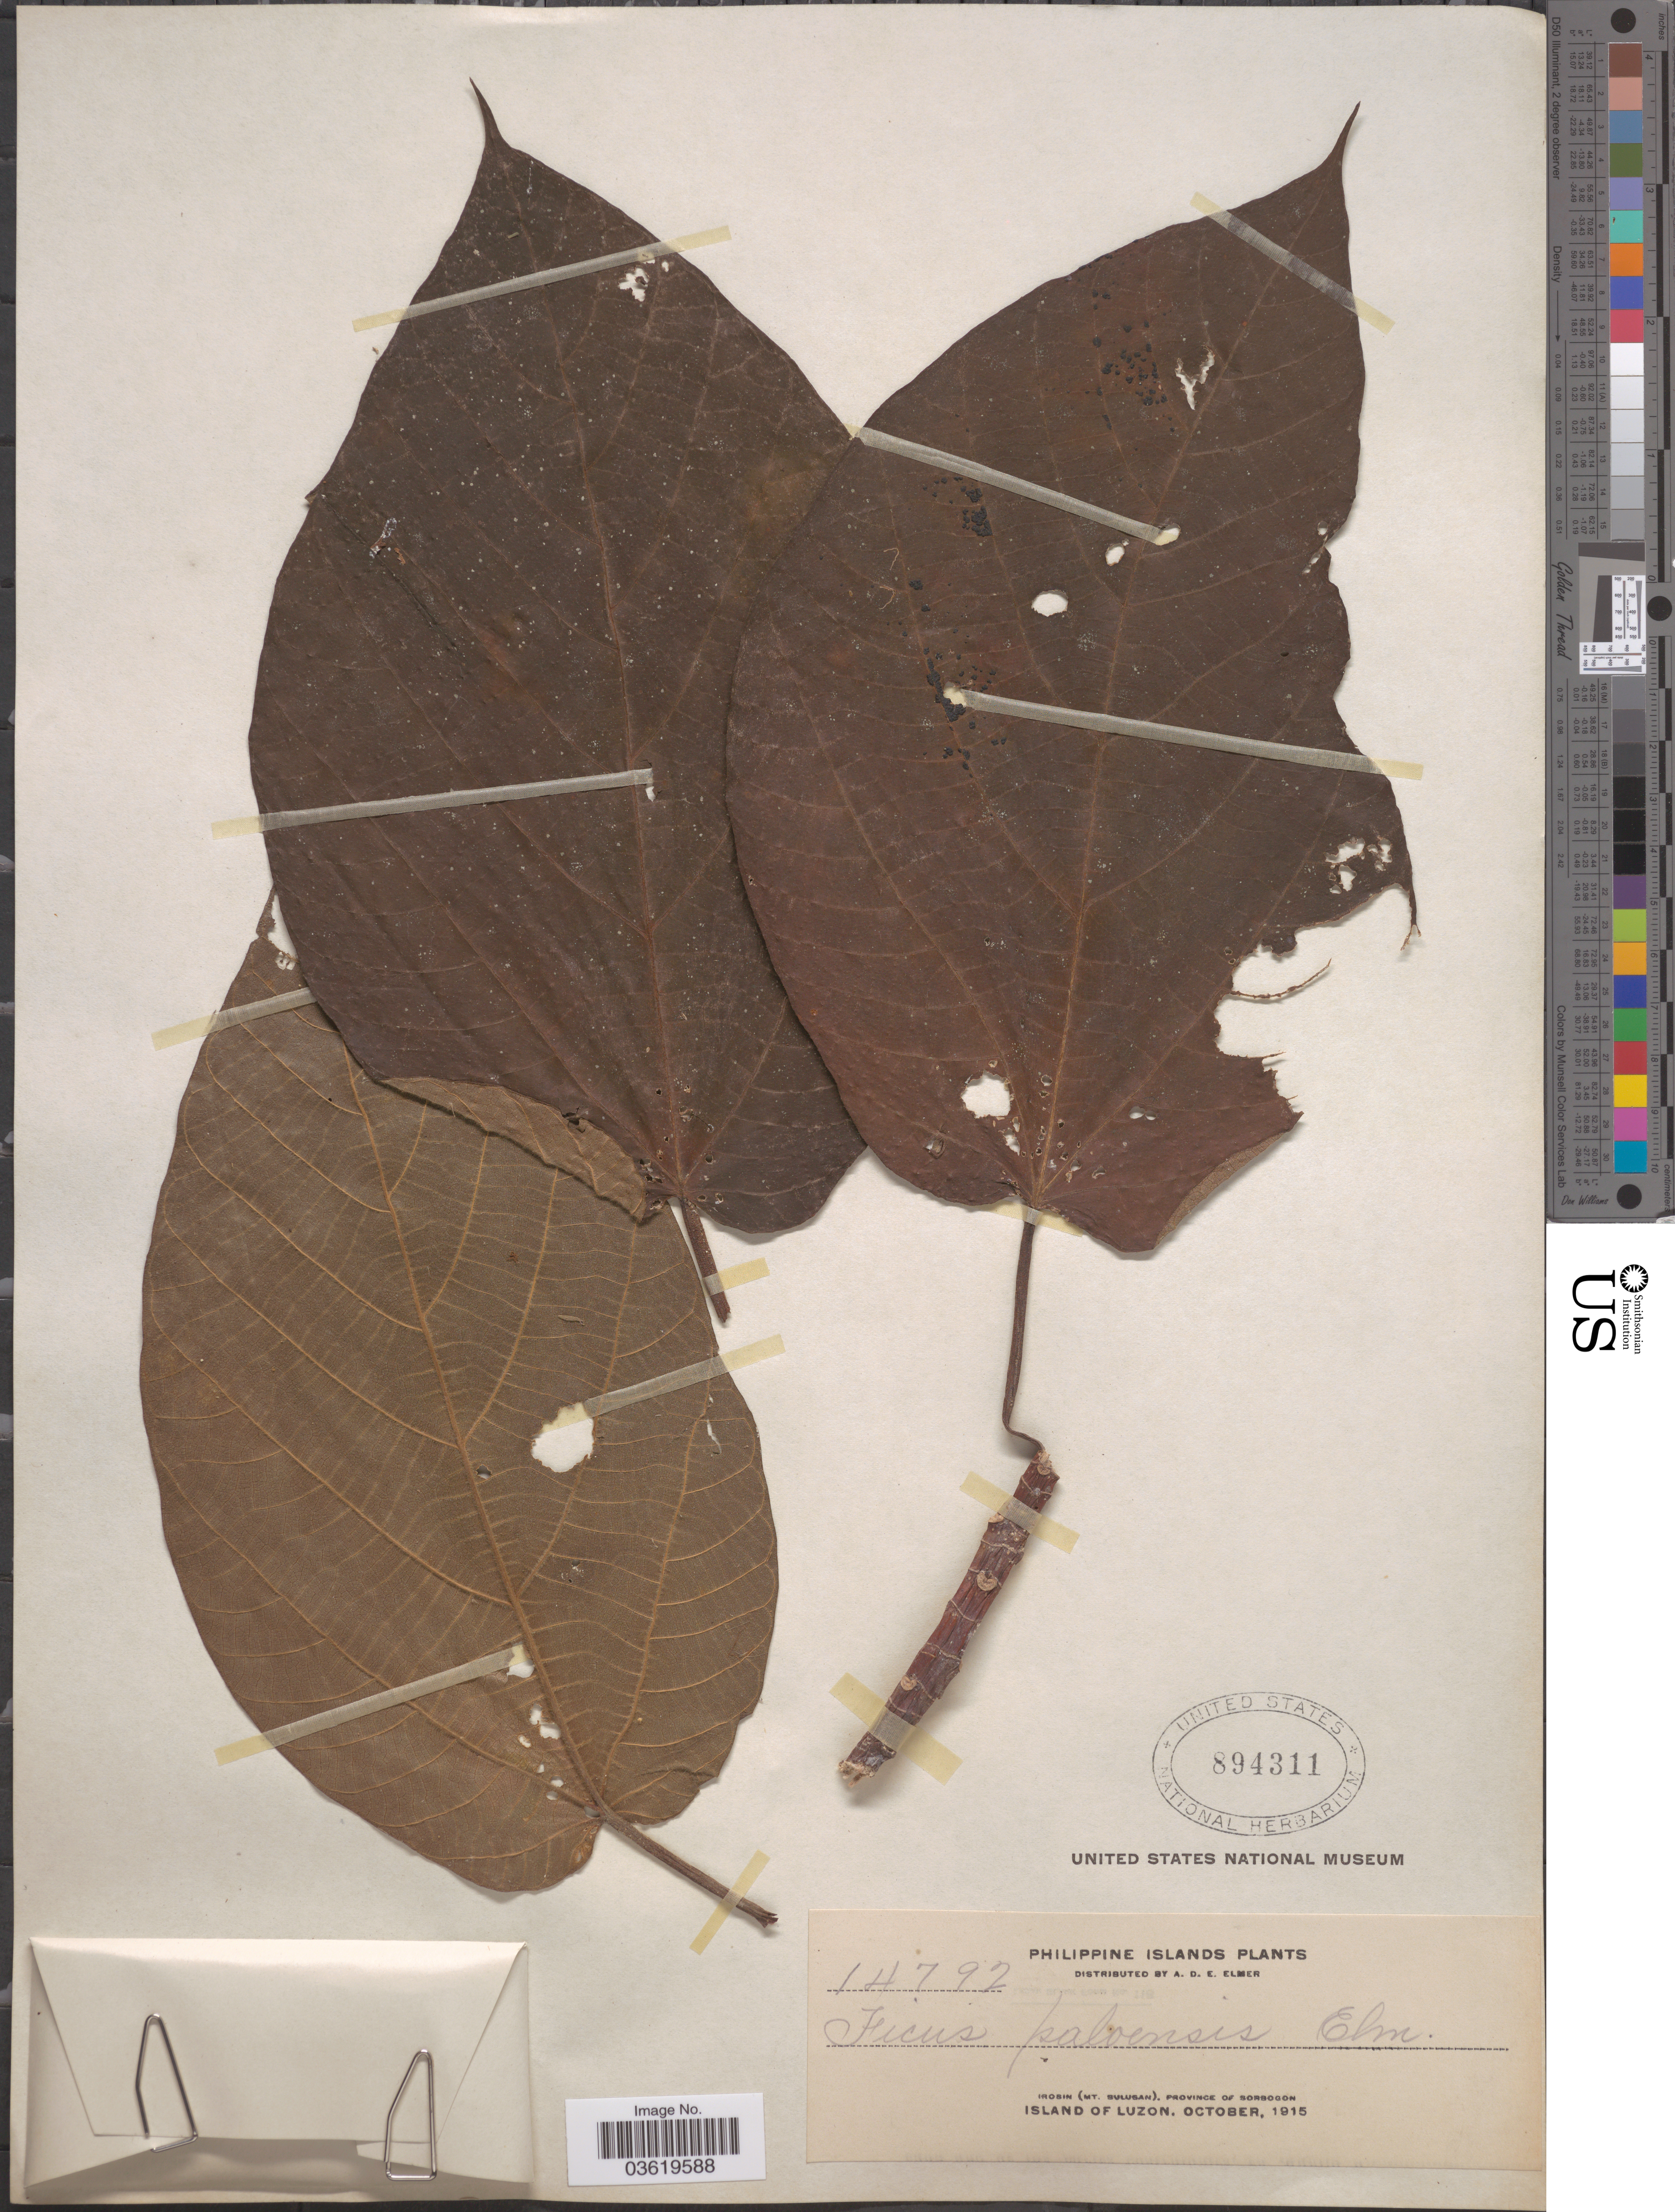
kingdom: Plantae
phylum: Tracheophyta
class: Magnoliopsida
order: Rosales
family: Moraceae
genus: Ficus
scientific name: Ficus ruficaulis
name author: Merr.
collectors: A. D. E. Elmer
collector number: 14792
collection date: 1915-10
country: Philippines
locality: Irosin (Mt. Bulusan), Province of Sorsogon. Island of Luzon.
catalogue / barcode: US 894311